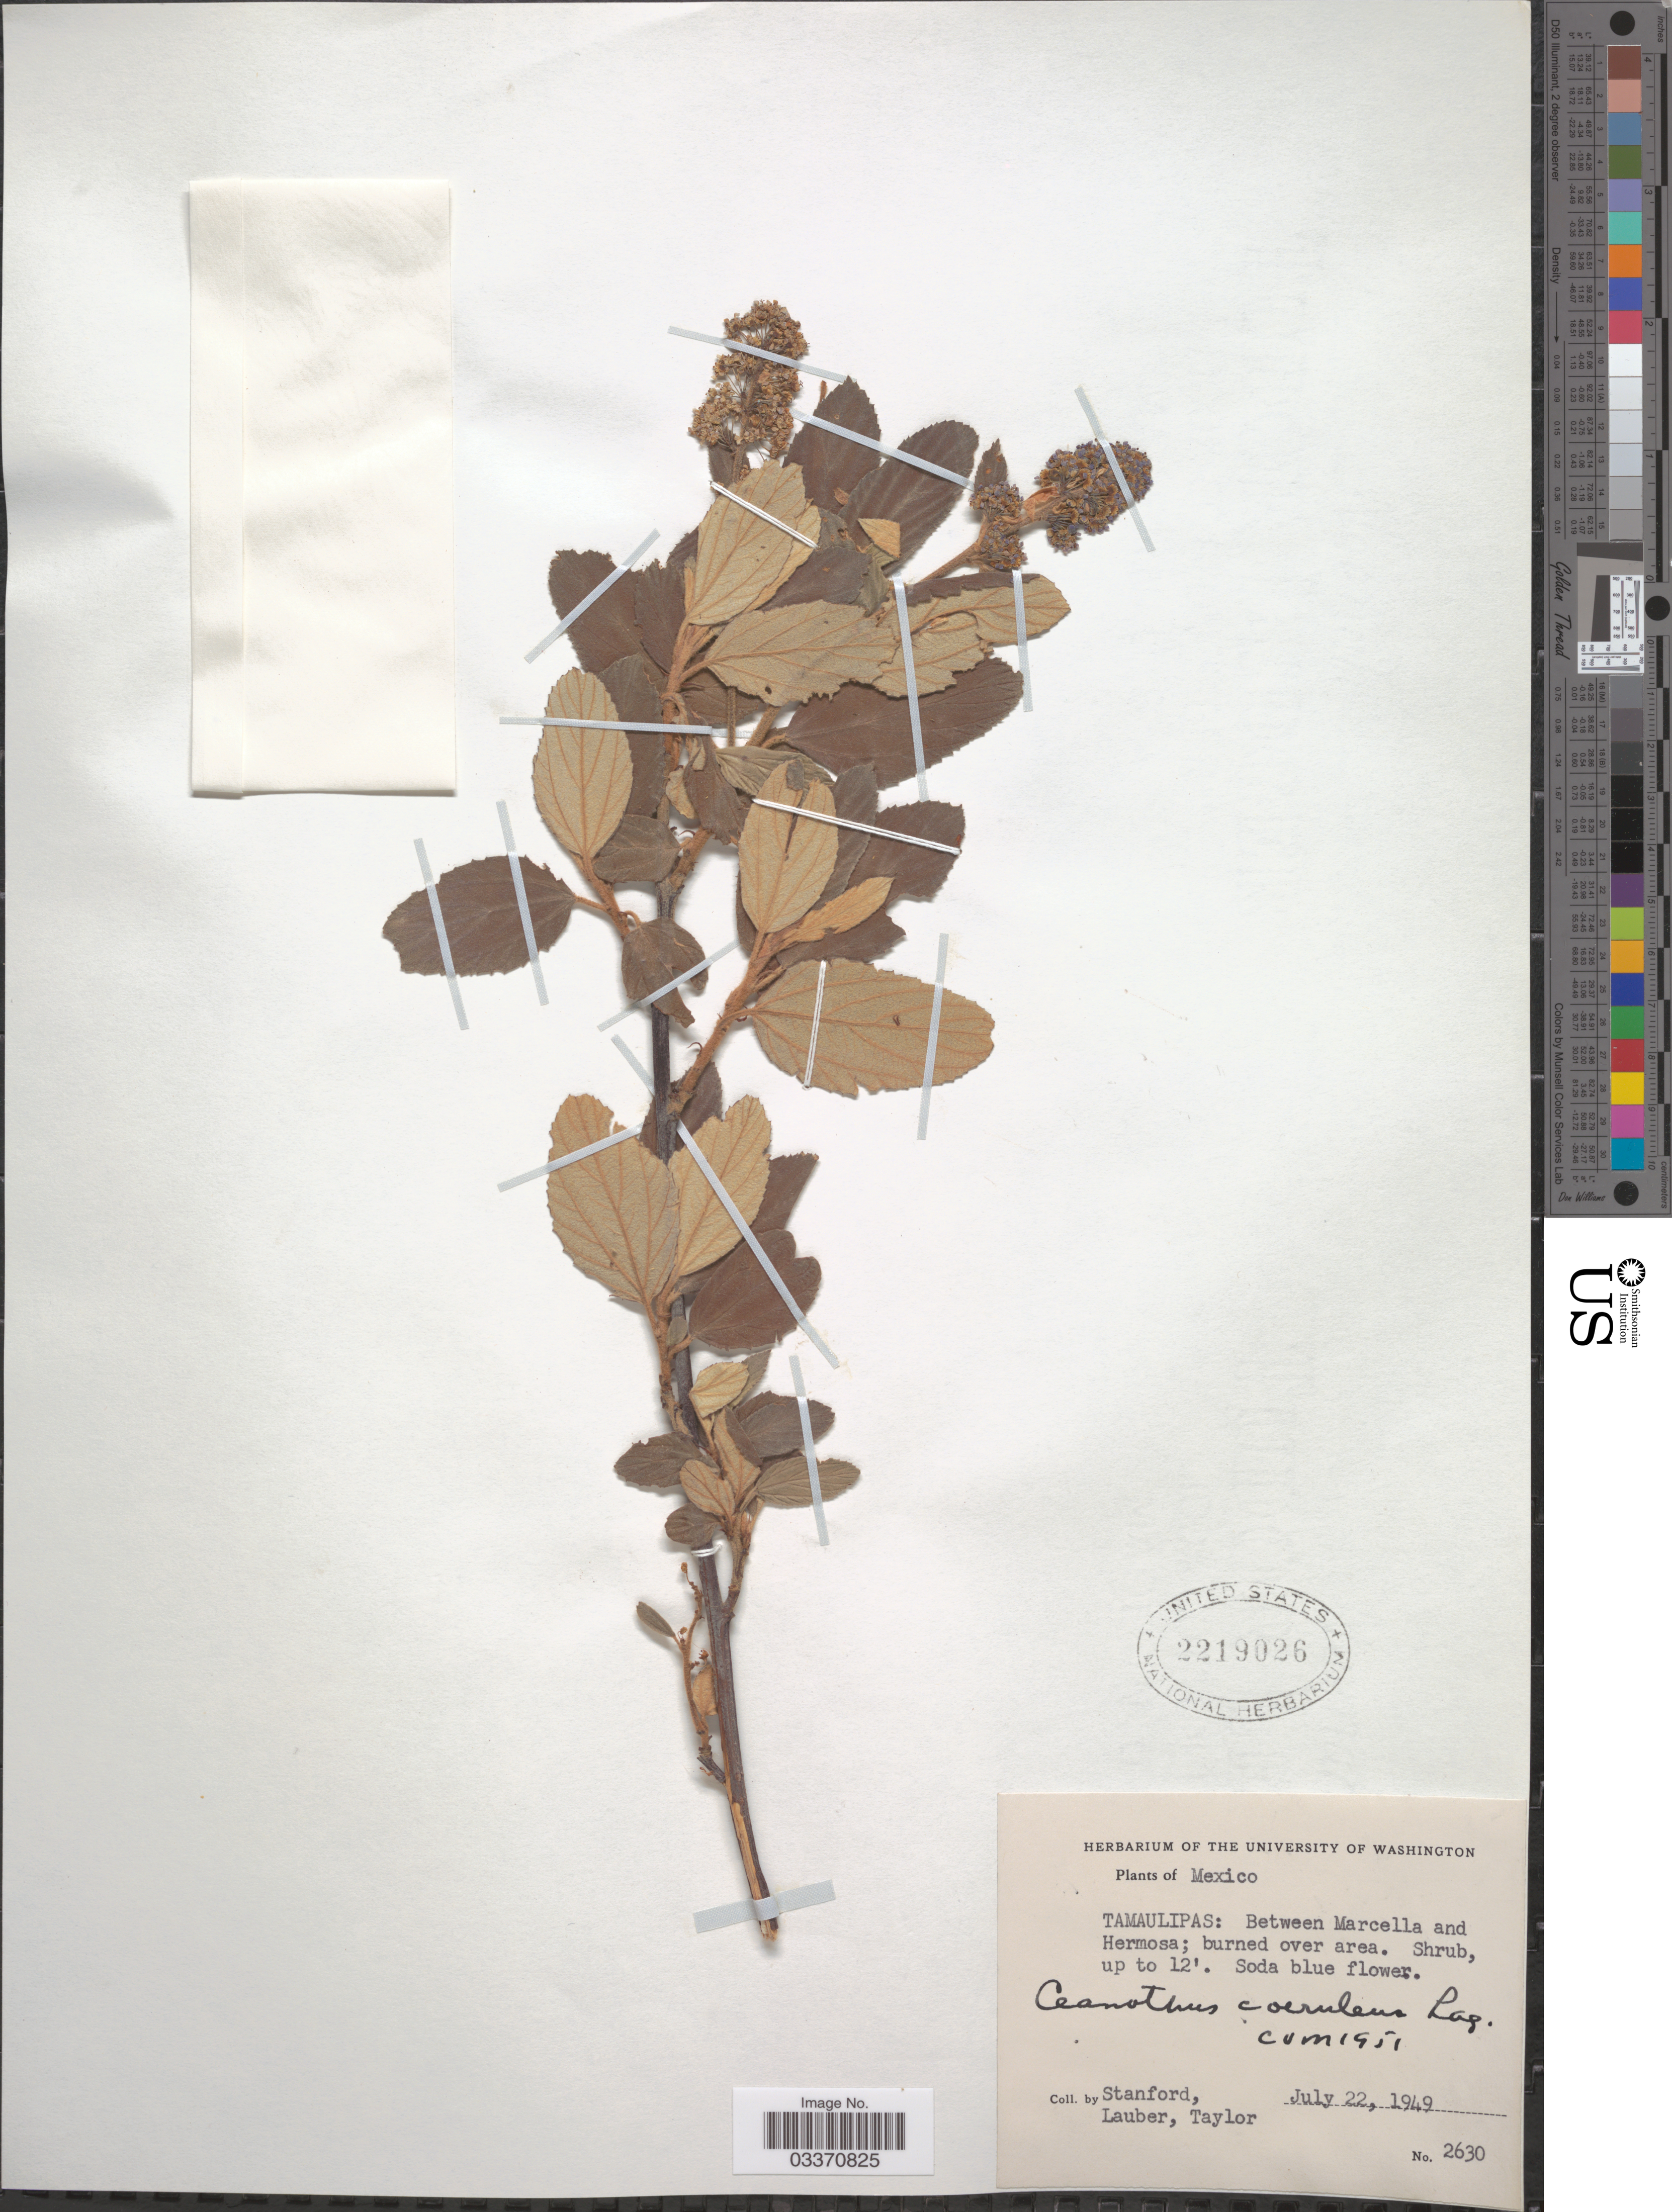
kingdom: Plantae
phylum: Tracheophyta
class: Magnoliopsida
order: Rosales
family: Rhamnaceae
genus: Ceanothus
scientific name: Ceanothus caeruleus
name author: Lag.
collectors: -. Stanford, Lauber, -- & -- Taylor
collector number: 2630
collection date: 1949-07-22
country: Mexico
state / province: Tamaulipas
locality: Between Marcella and Hermosa.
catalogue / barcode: US 2219026